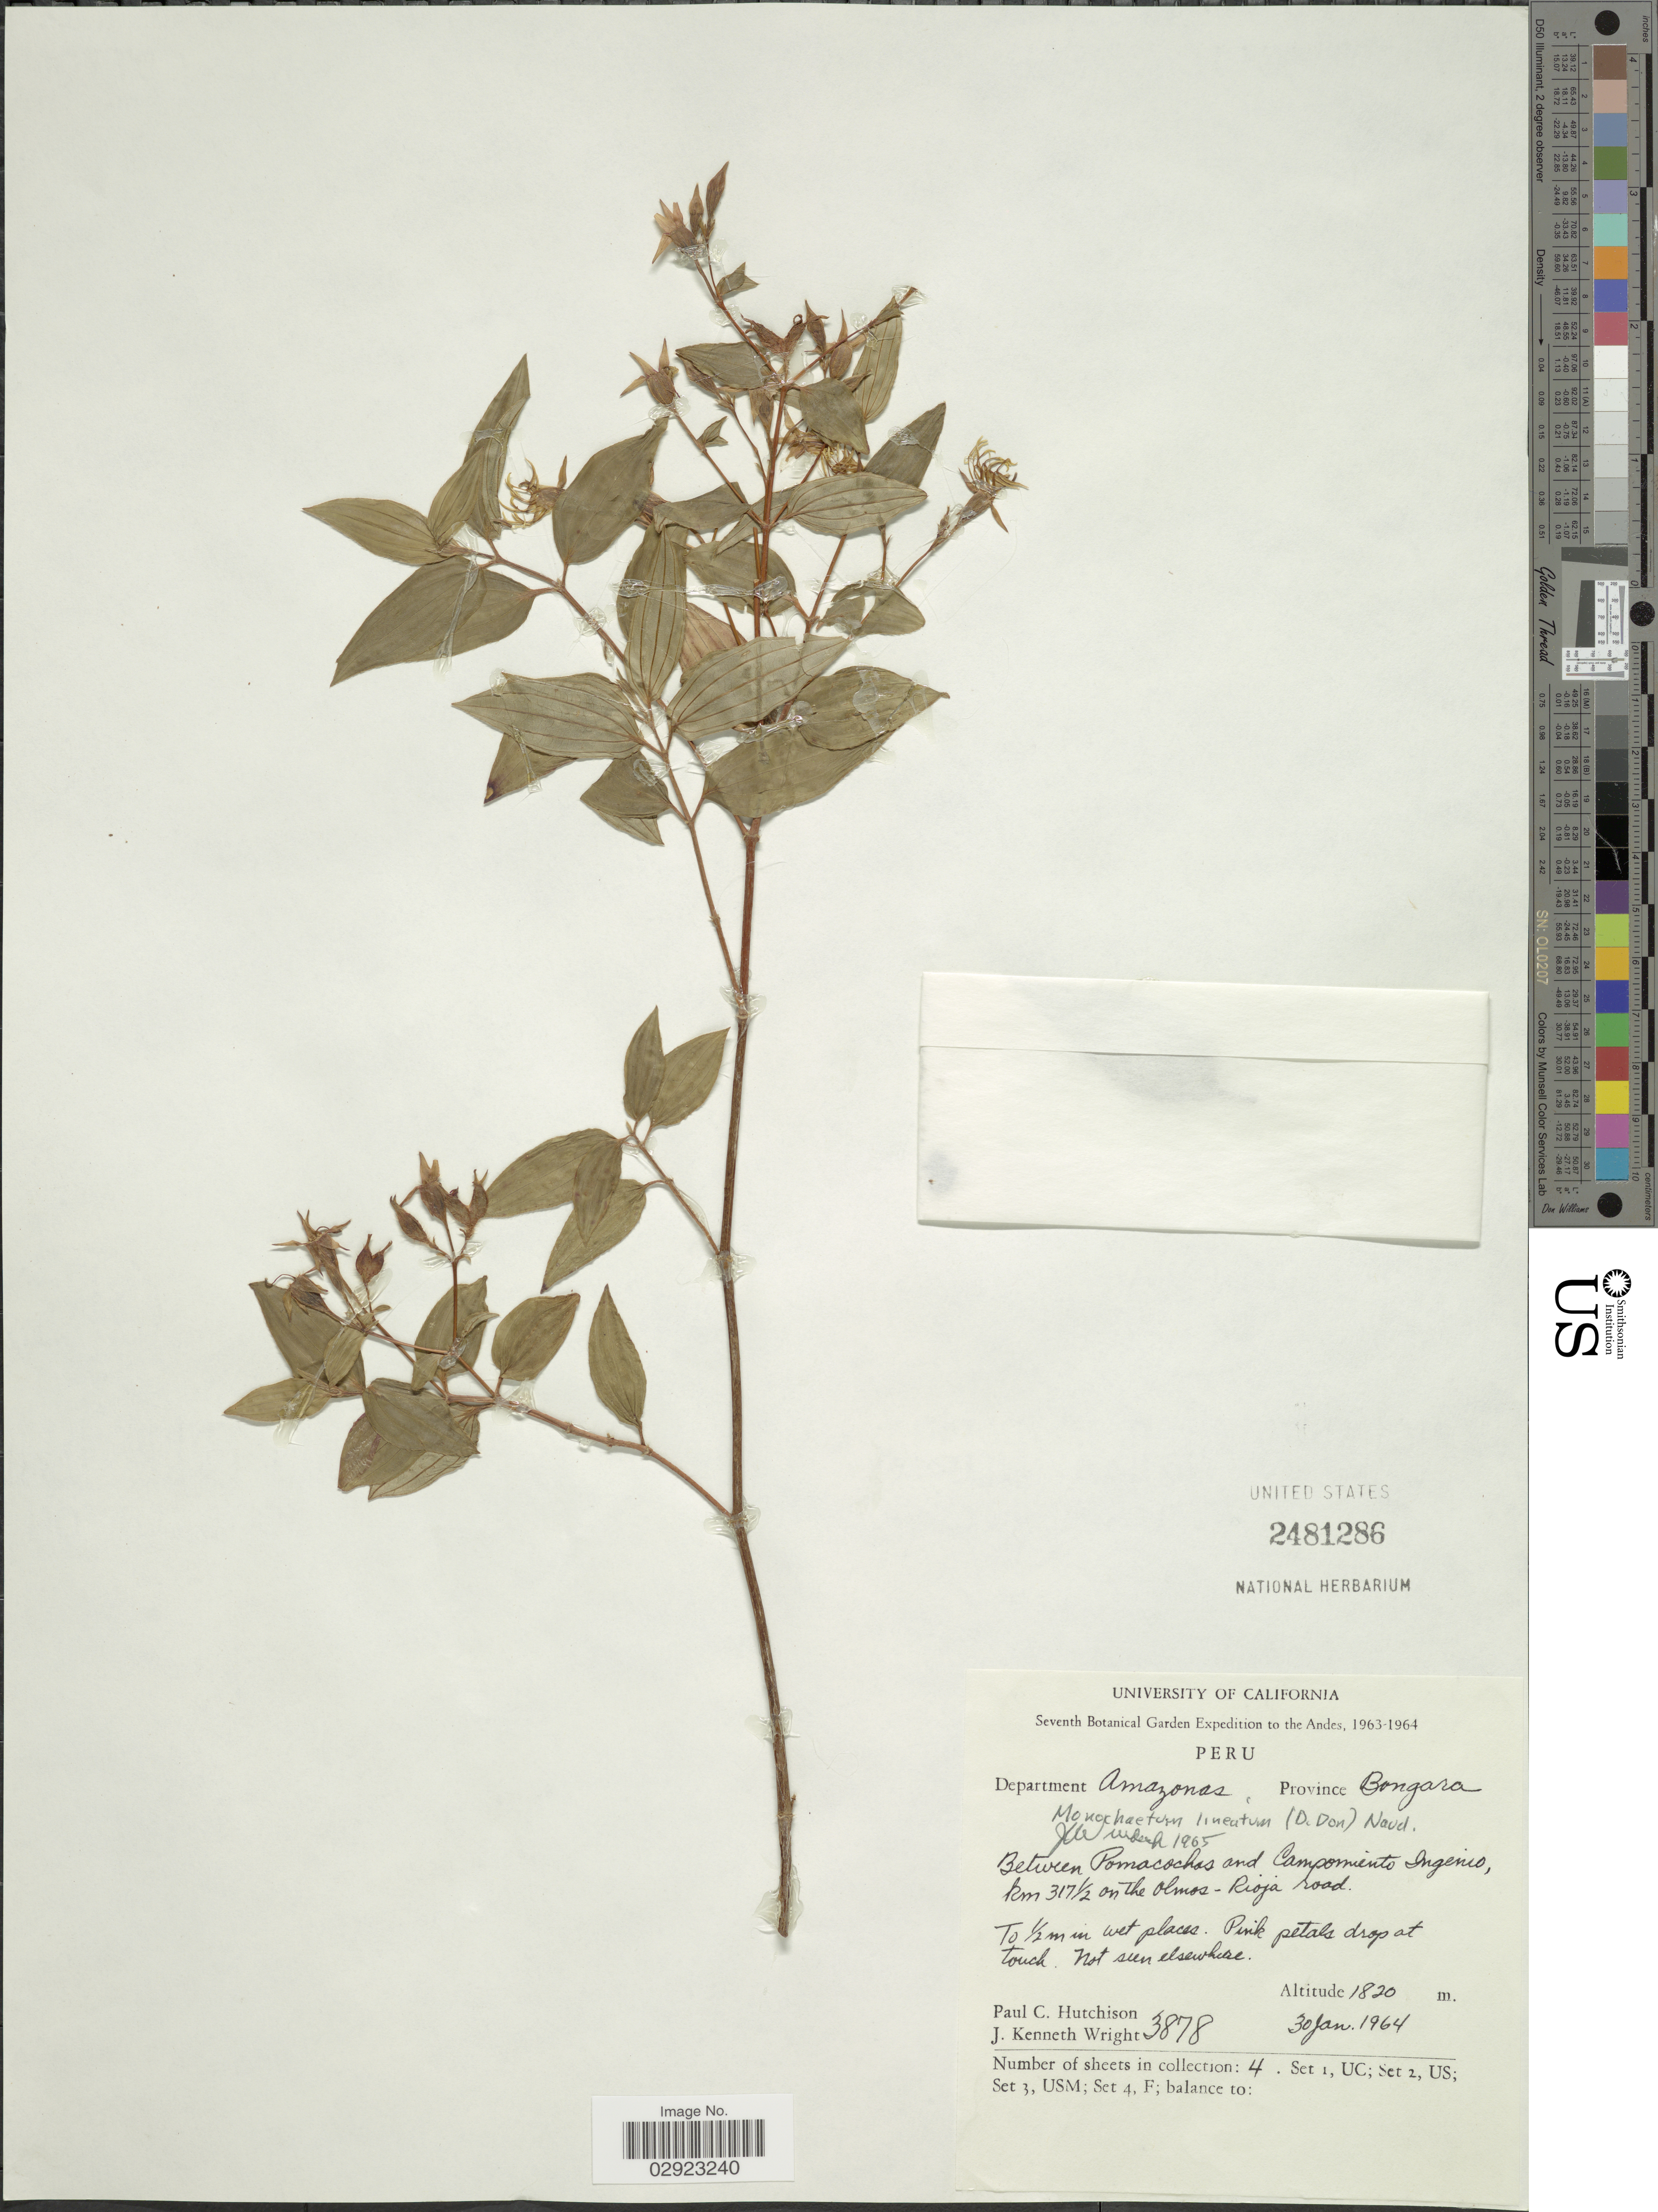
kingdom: Plantae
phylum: Tracheophyta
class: Magnoliopsida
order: Myrtales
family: Melastomataceae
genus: Monochaetum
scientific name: Monochaetum lineatum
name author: (D. Don) Naudin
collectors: P. C. Hutchison & J. K. Wright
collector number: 3878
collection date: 1964-01-30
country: Peru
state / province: Amazonas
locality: The Andes, Department Amazonas, Province Bongara, Between Pomacochas and Campomiento Ingenio, km 317½ on the Olmos-Rioja road.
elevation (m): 1820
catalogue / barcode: US 2481286